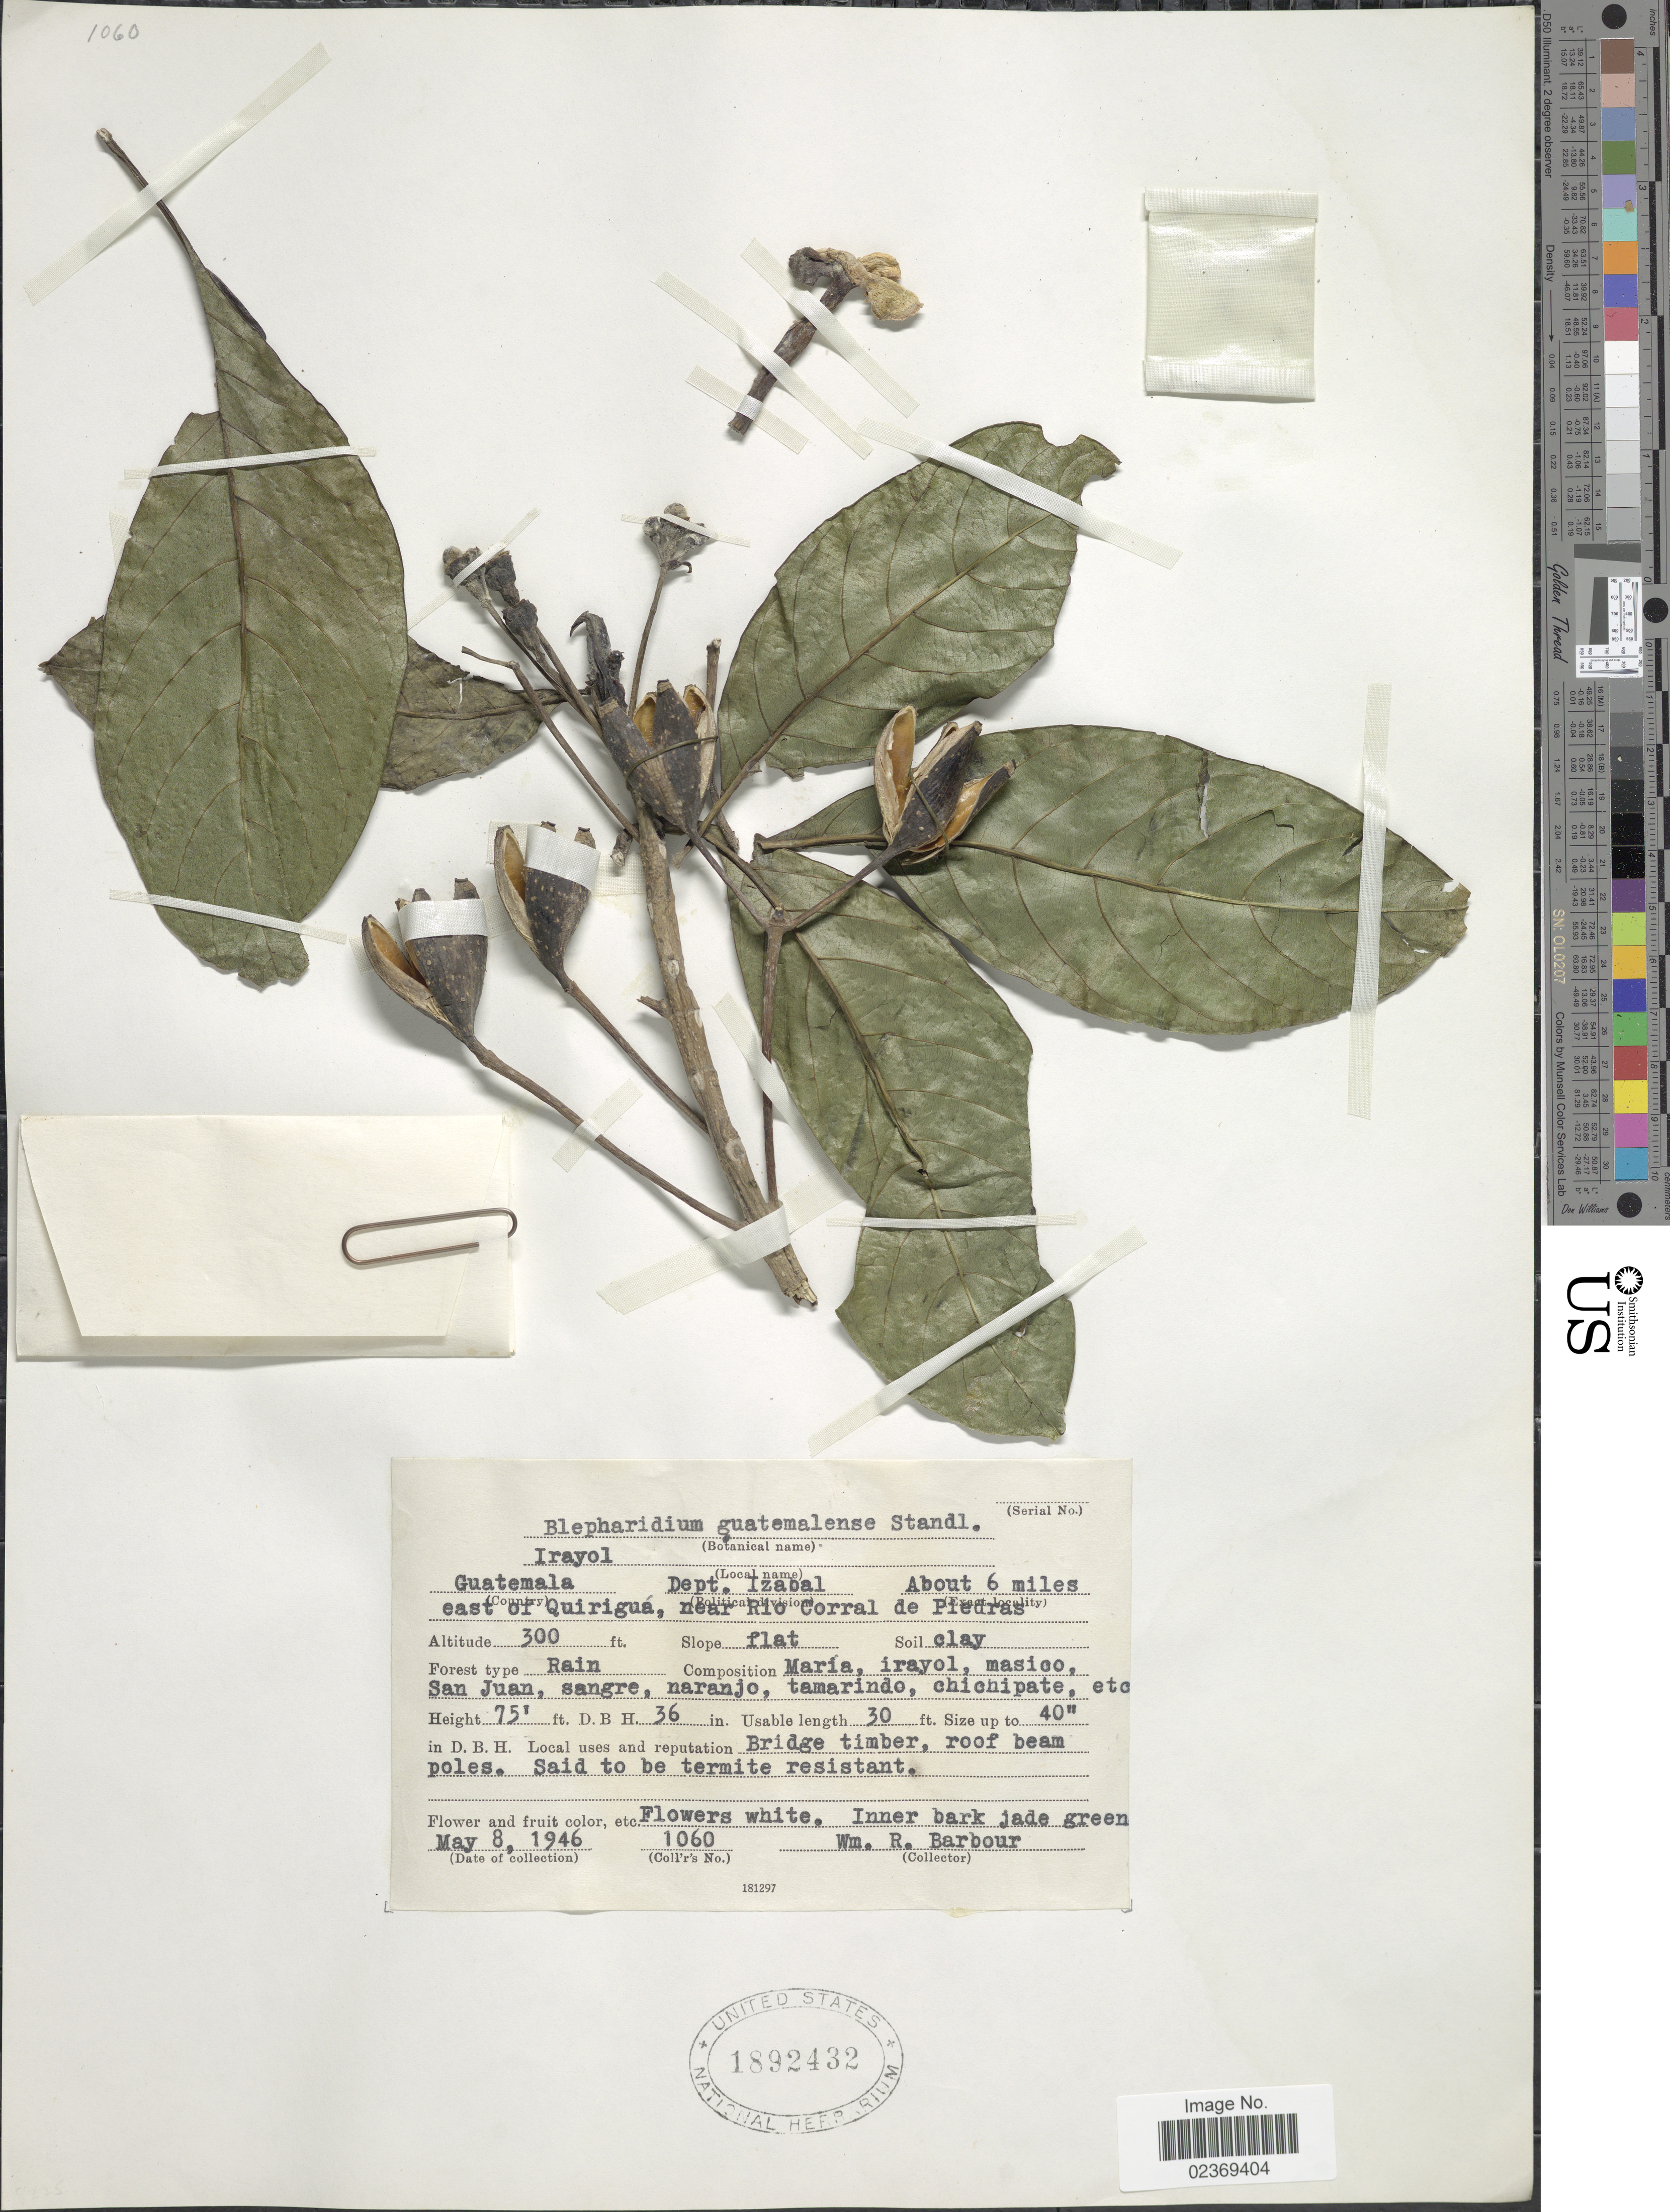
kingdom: Plantae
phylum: Tracheophyta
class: Magnoliopsida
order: Gentianales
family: Rubiaceae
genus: Blepharidium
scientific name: Blepharidium mexicanum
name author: Standl.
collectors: W. Barbour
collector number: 1060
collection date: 1946-05-08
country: Guatemala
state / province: Izabal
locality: About 6 miles east of Quirigua, near Rio Corral de Piedras, San Juan [unsure placement].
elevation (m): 91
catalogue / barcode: US 1892432